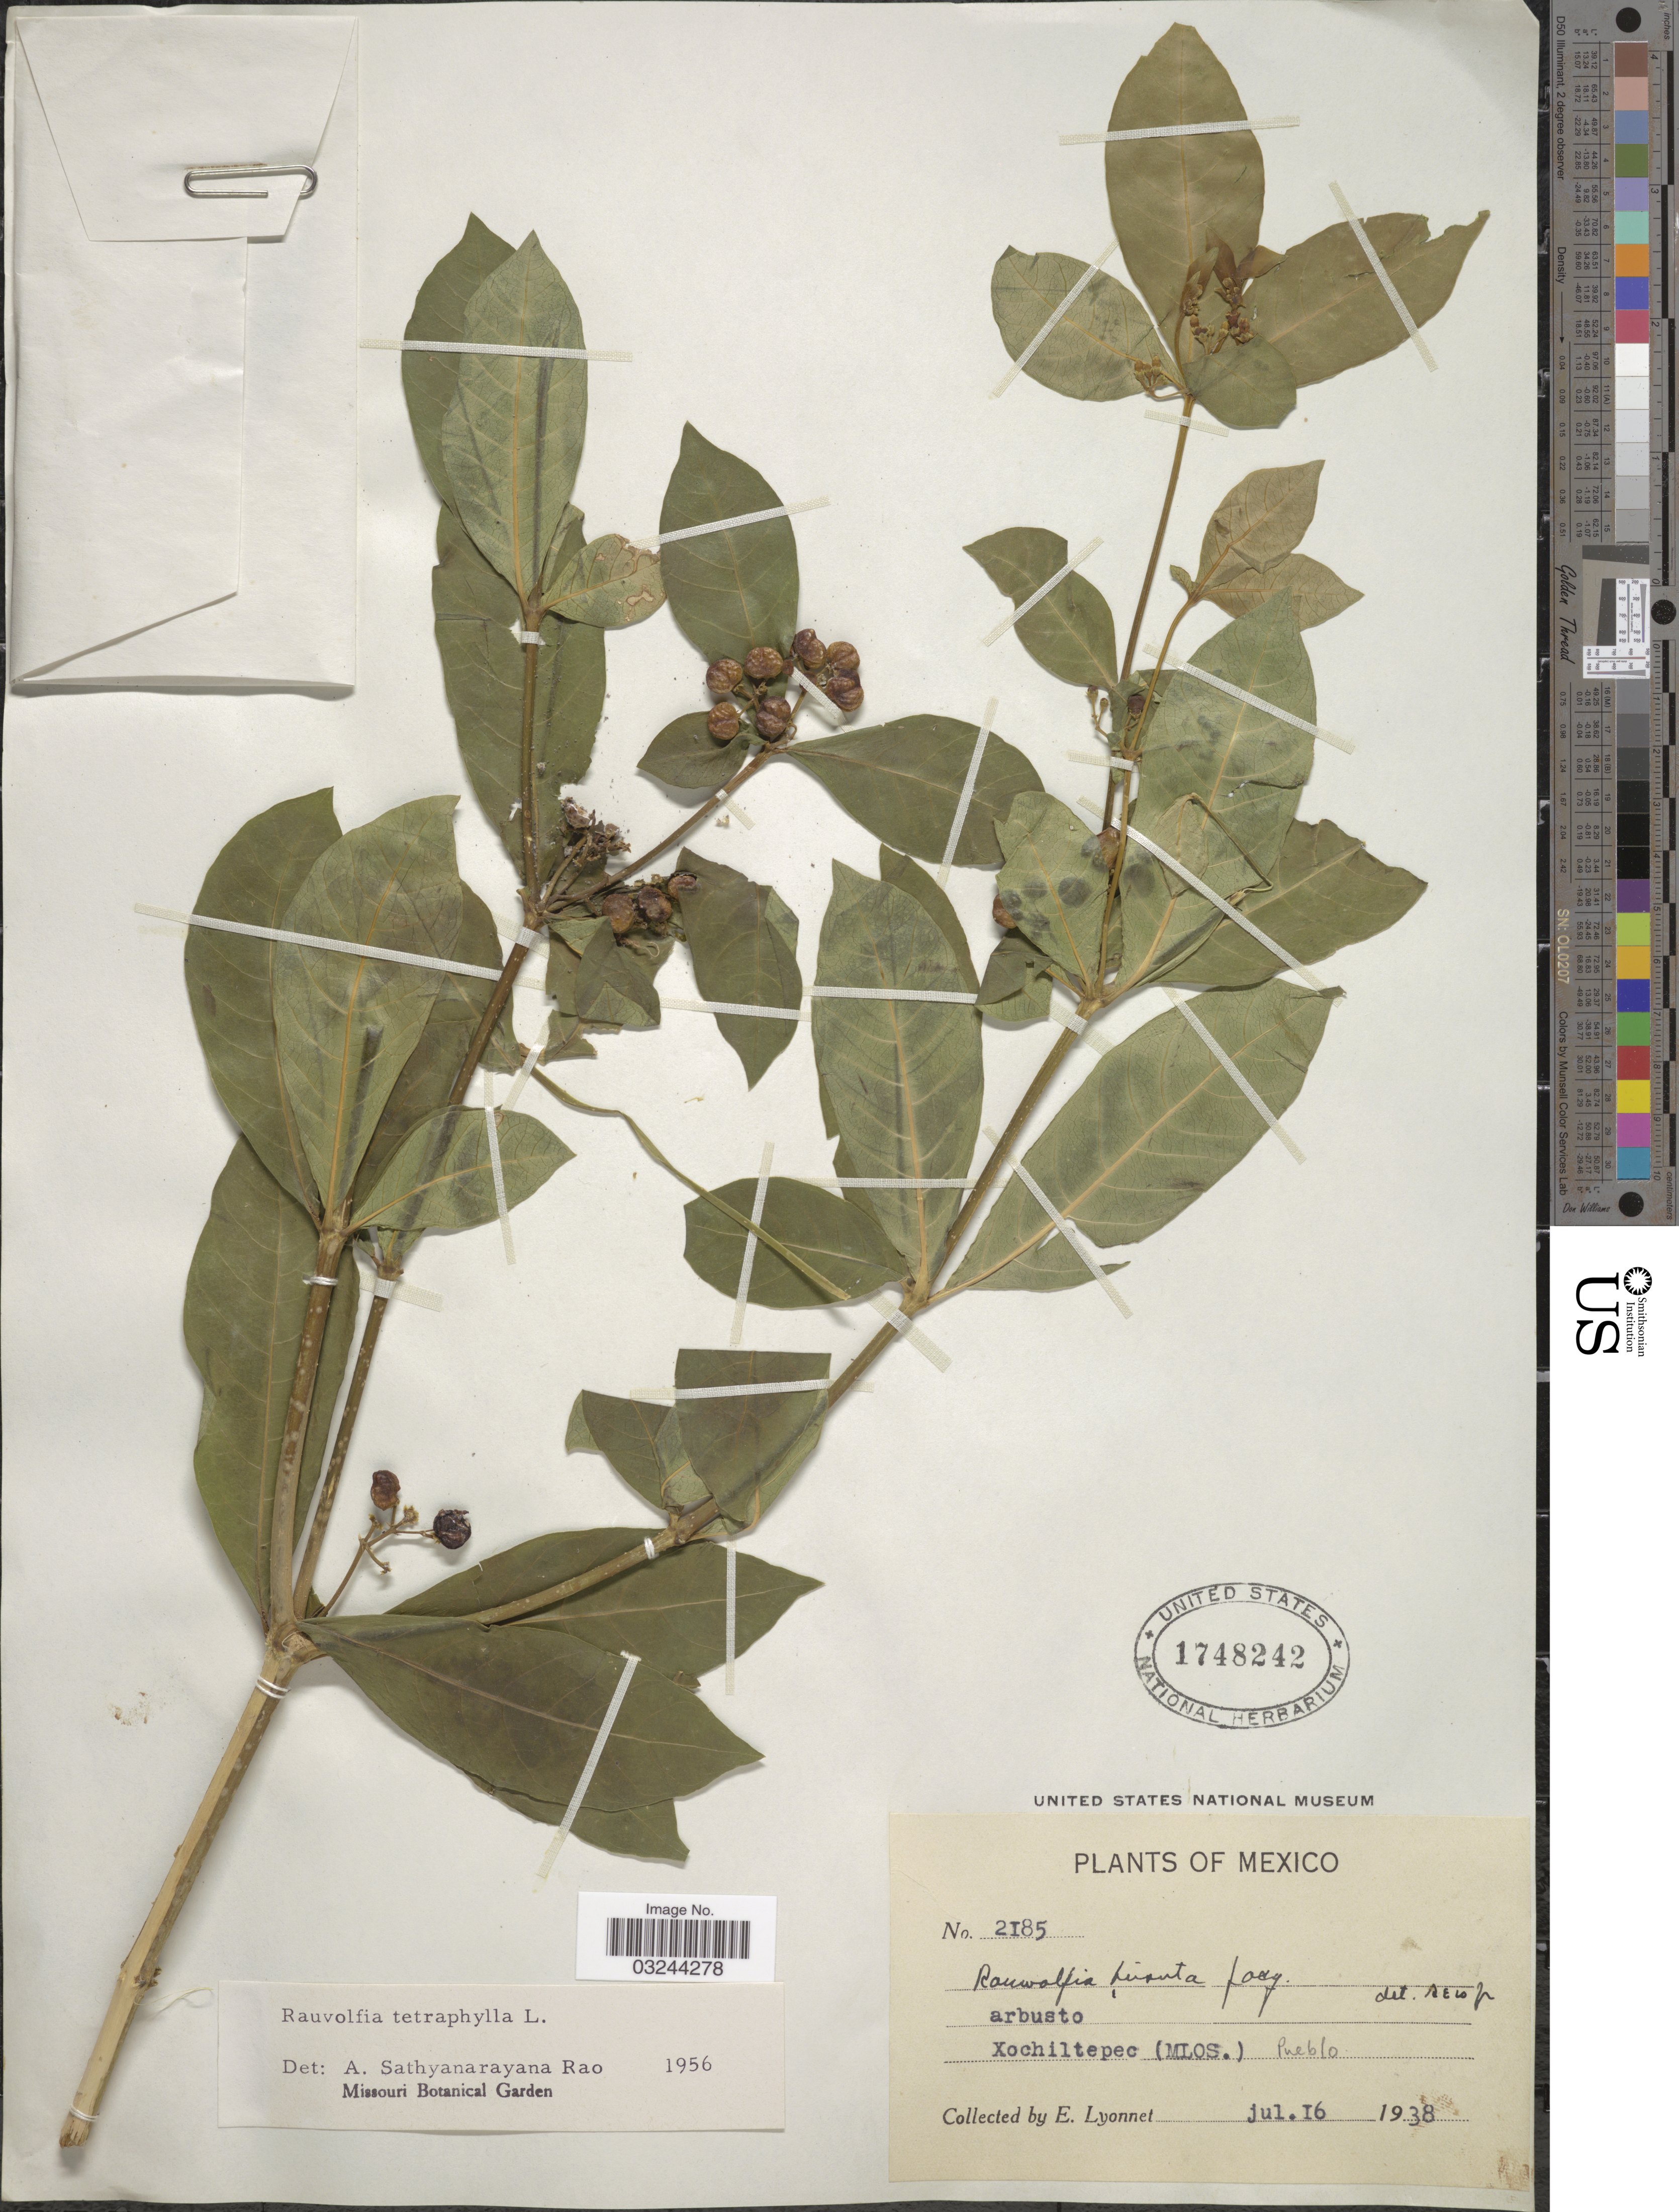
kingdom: Plantae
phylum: Tracheophyta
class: Magnoliopsida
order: Gentianales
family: Apocynaceae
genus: Rauvolfia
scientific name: Rauvolfia tetraphylla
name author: L.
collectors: E. Lyonnet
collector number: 2185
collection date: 1938-07-16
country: Mexico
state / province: Morelos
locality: Xochiltepec (MLOS.) Pueblo.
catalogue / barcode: US 1748242